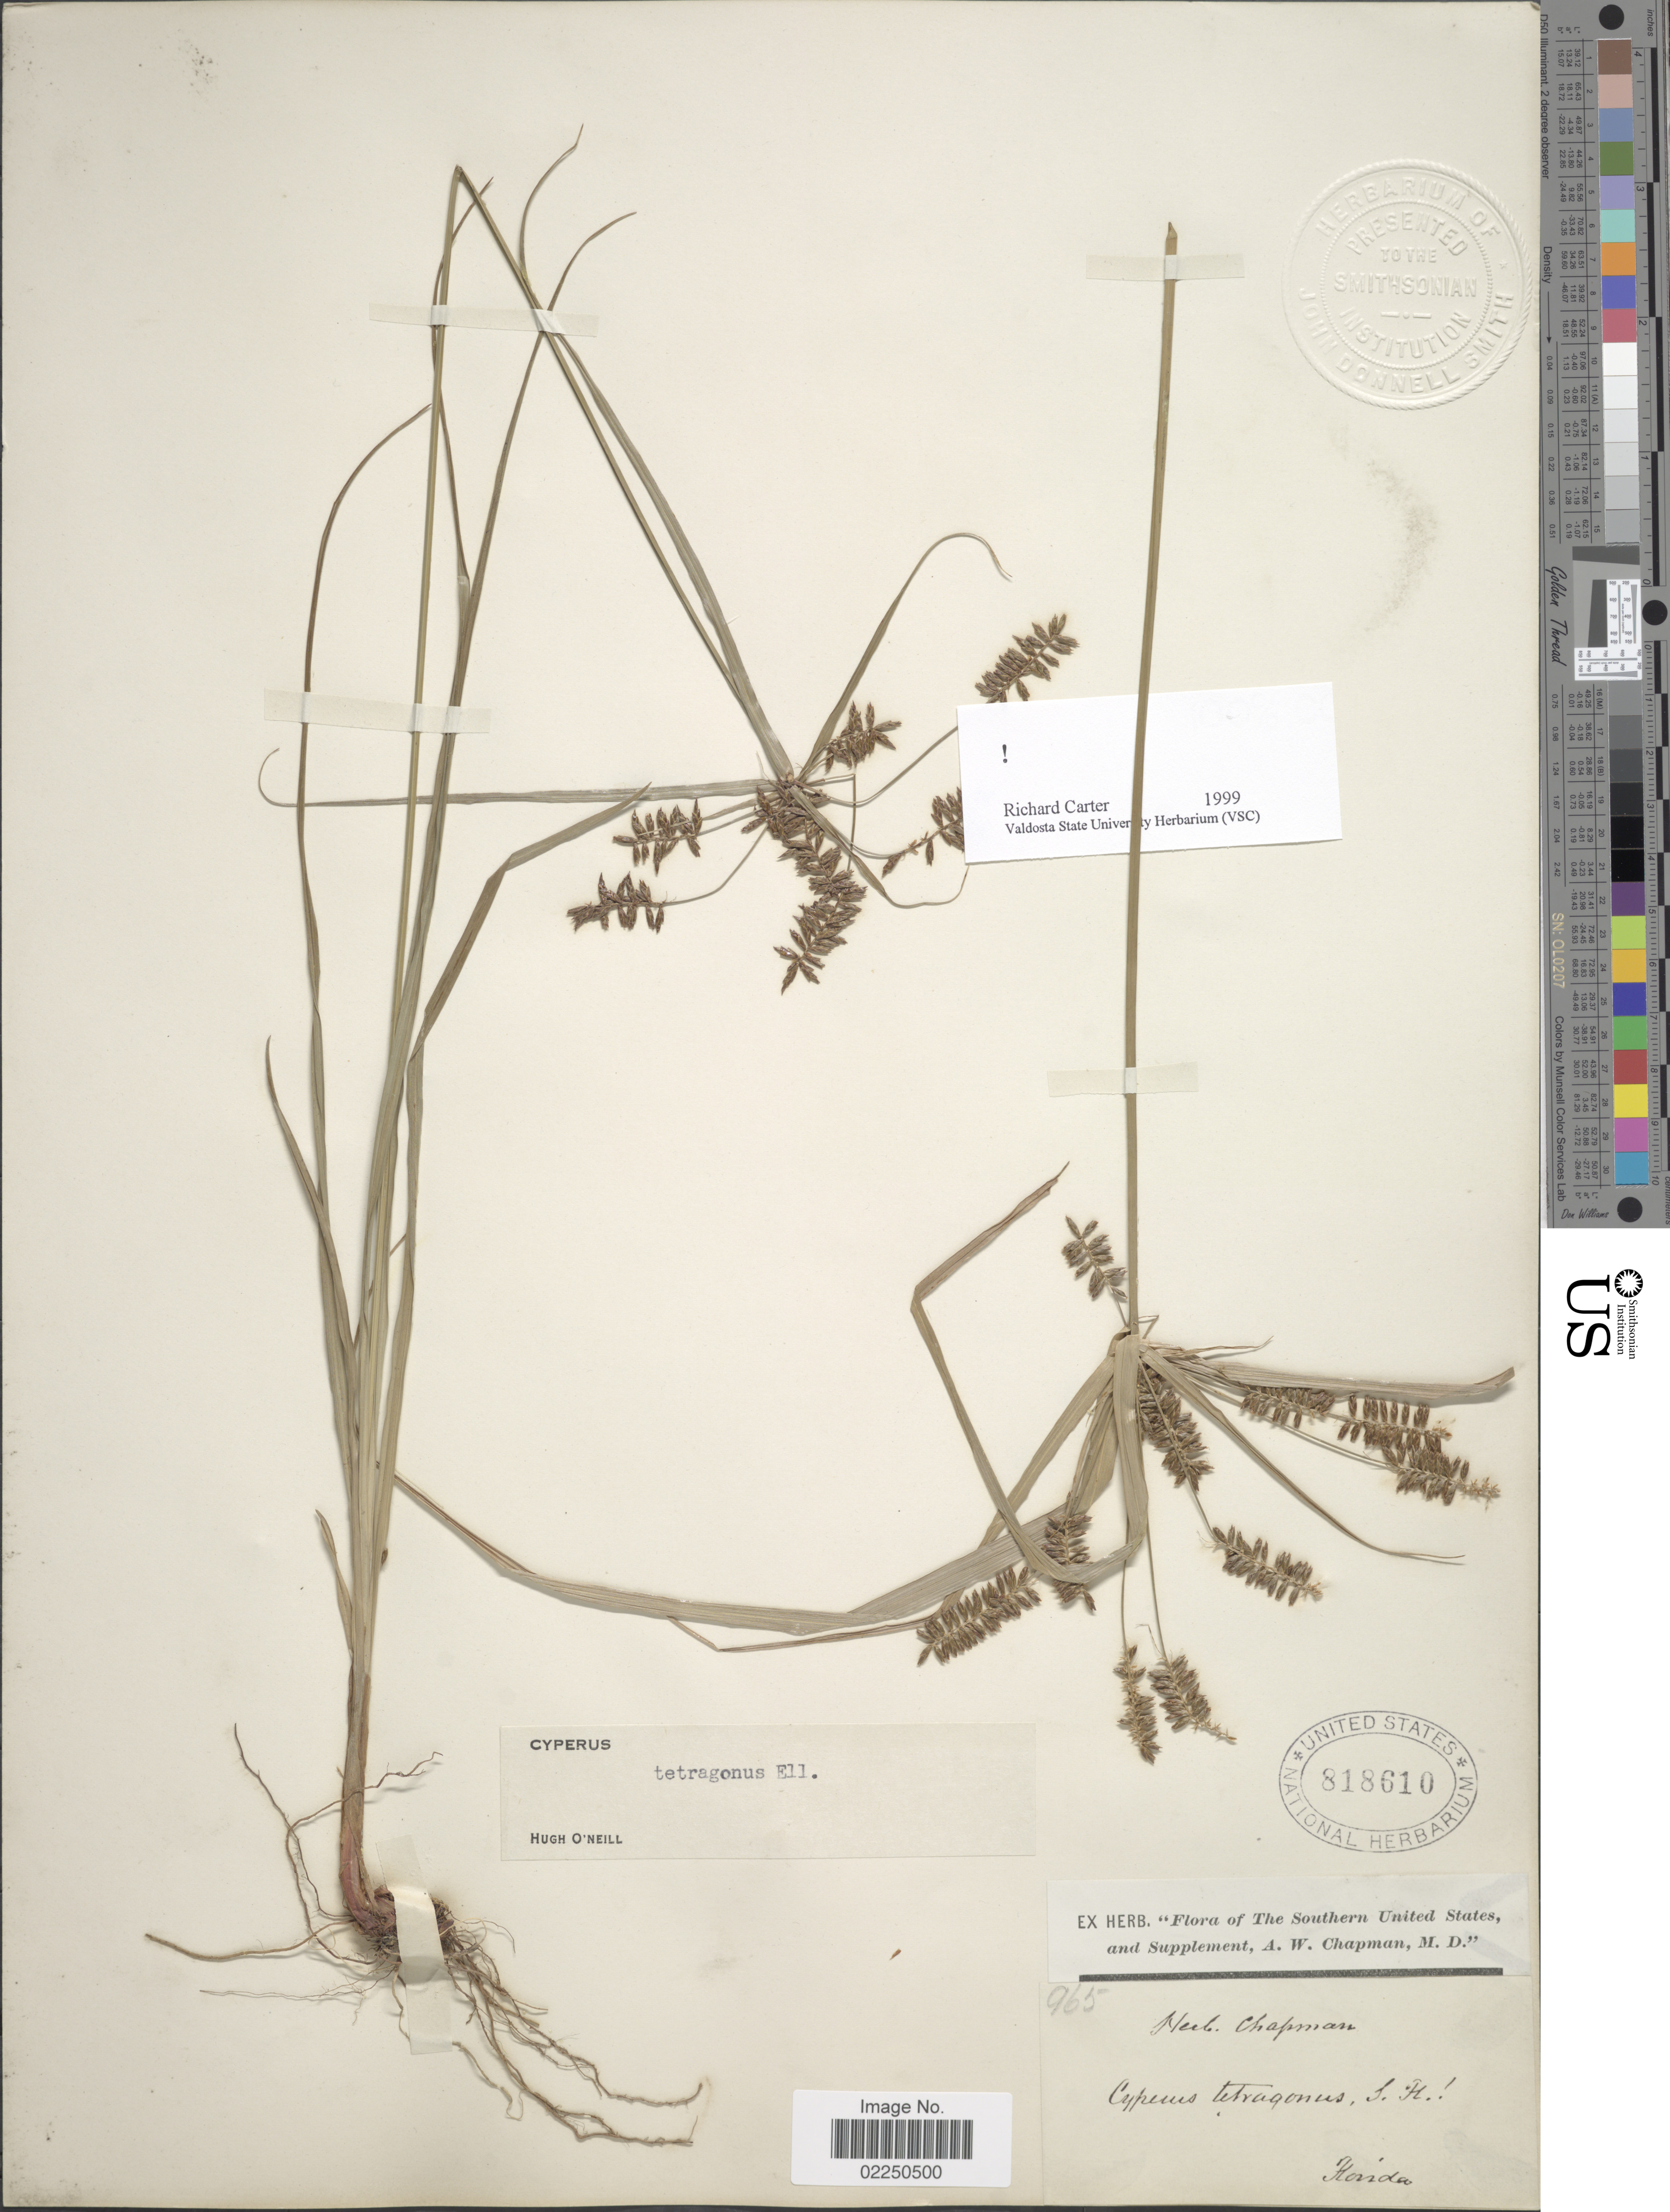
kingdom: Plantae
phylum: Tracheophyta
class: Liliopsida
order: Poales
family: Cyperaceae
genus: Cyperus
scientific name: Cyperus tetragonus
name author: Elliott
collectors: A. W. Chapman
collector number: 965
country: United States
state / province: Florida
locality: The Southern United States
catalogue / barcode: US 818610